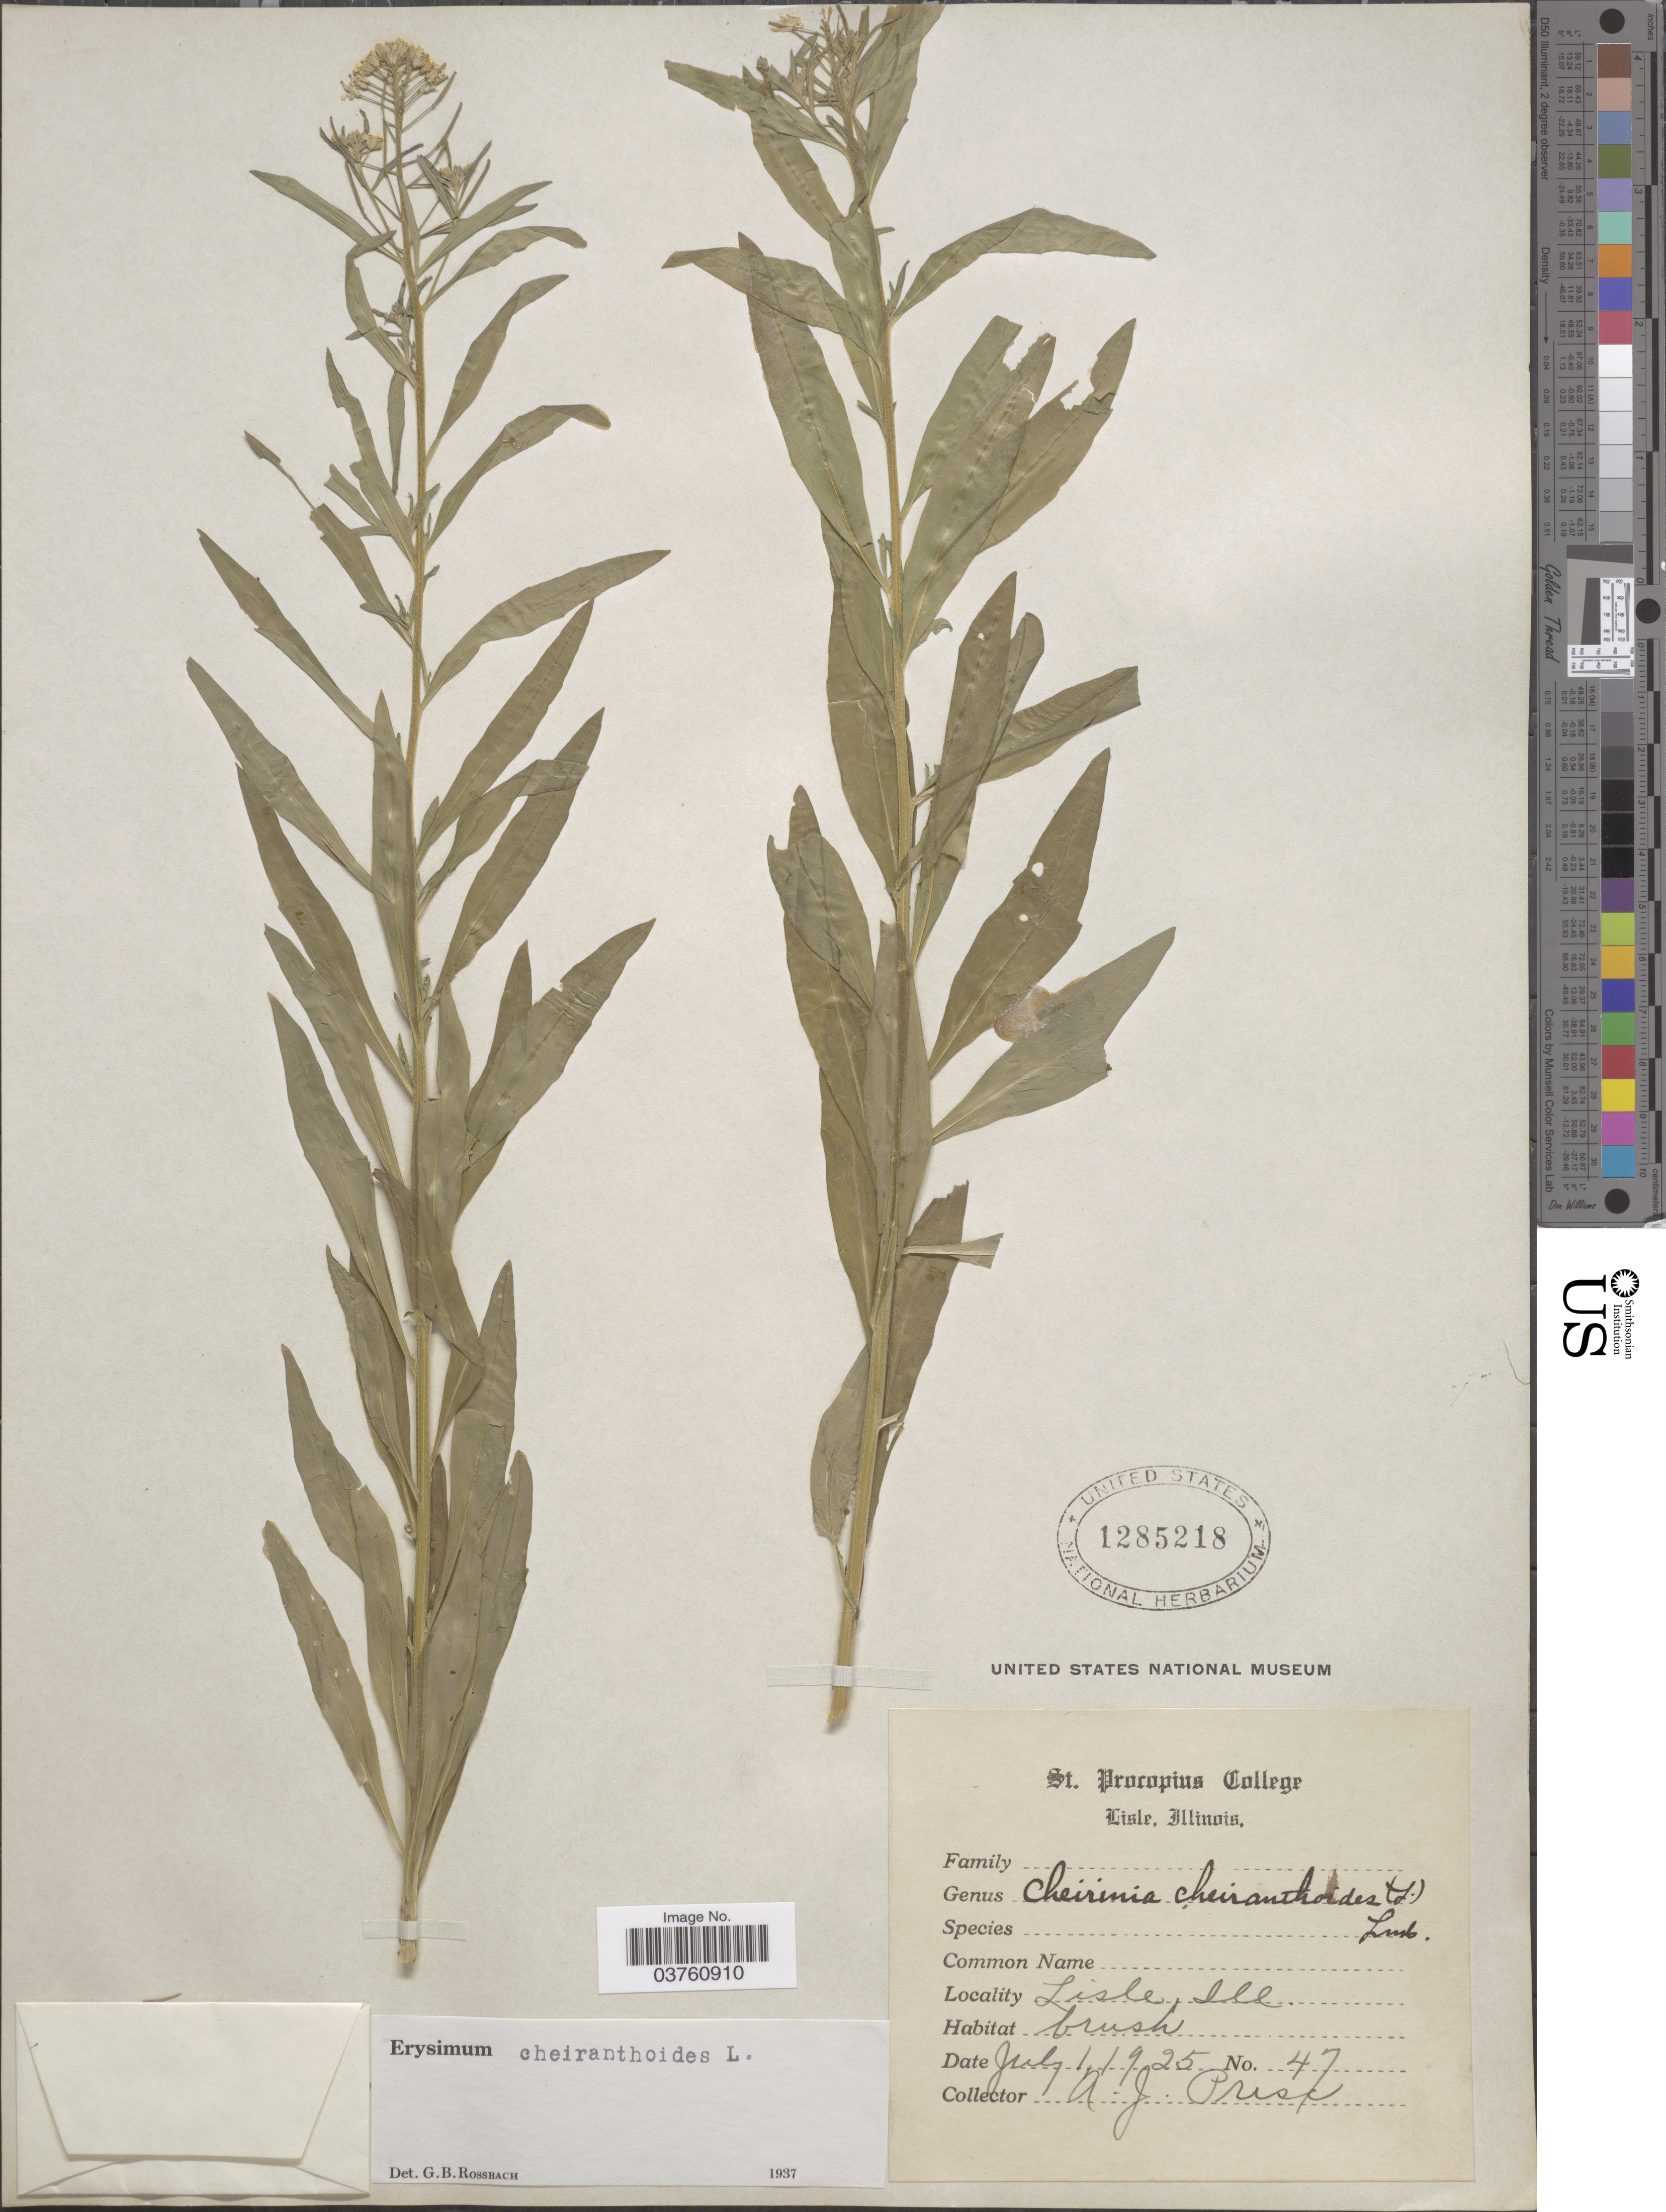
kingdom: Plantae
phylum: Tracheophyta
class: Magnoliopsida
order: Brassicales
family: Brassicaceae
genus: Erysimum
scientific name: Erysimum cheiranthoides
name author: L.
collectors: A. J. Prisc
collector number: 47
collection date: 1925-07-01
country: United States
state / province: Illinois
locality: Lisle.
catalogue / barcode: US 1285218